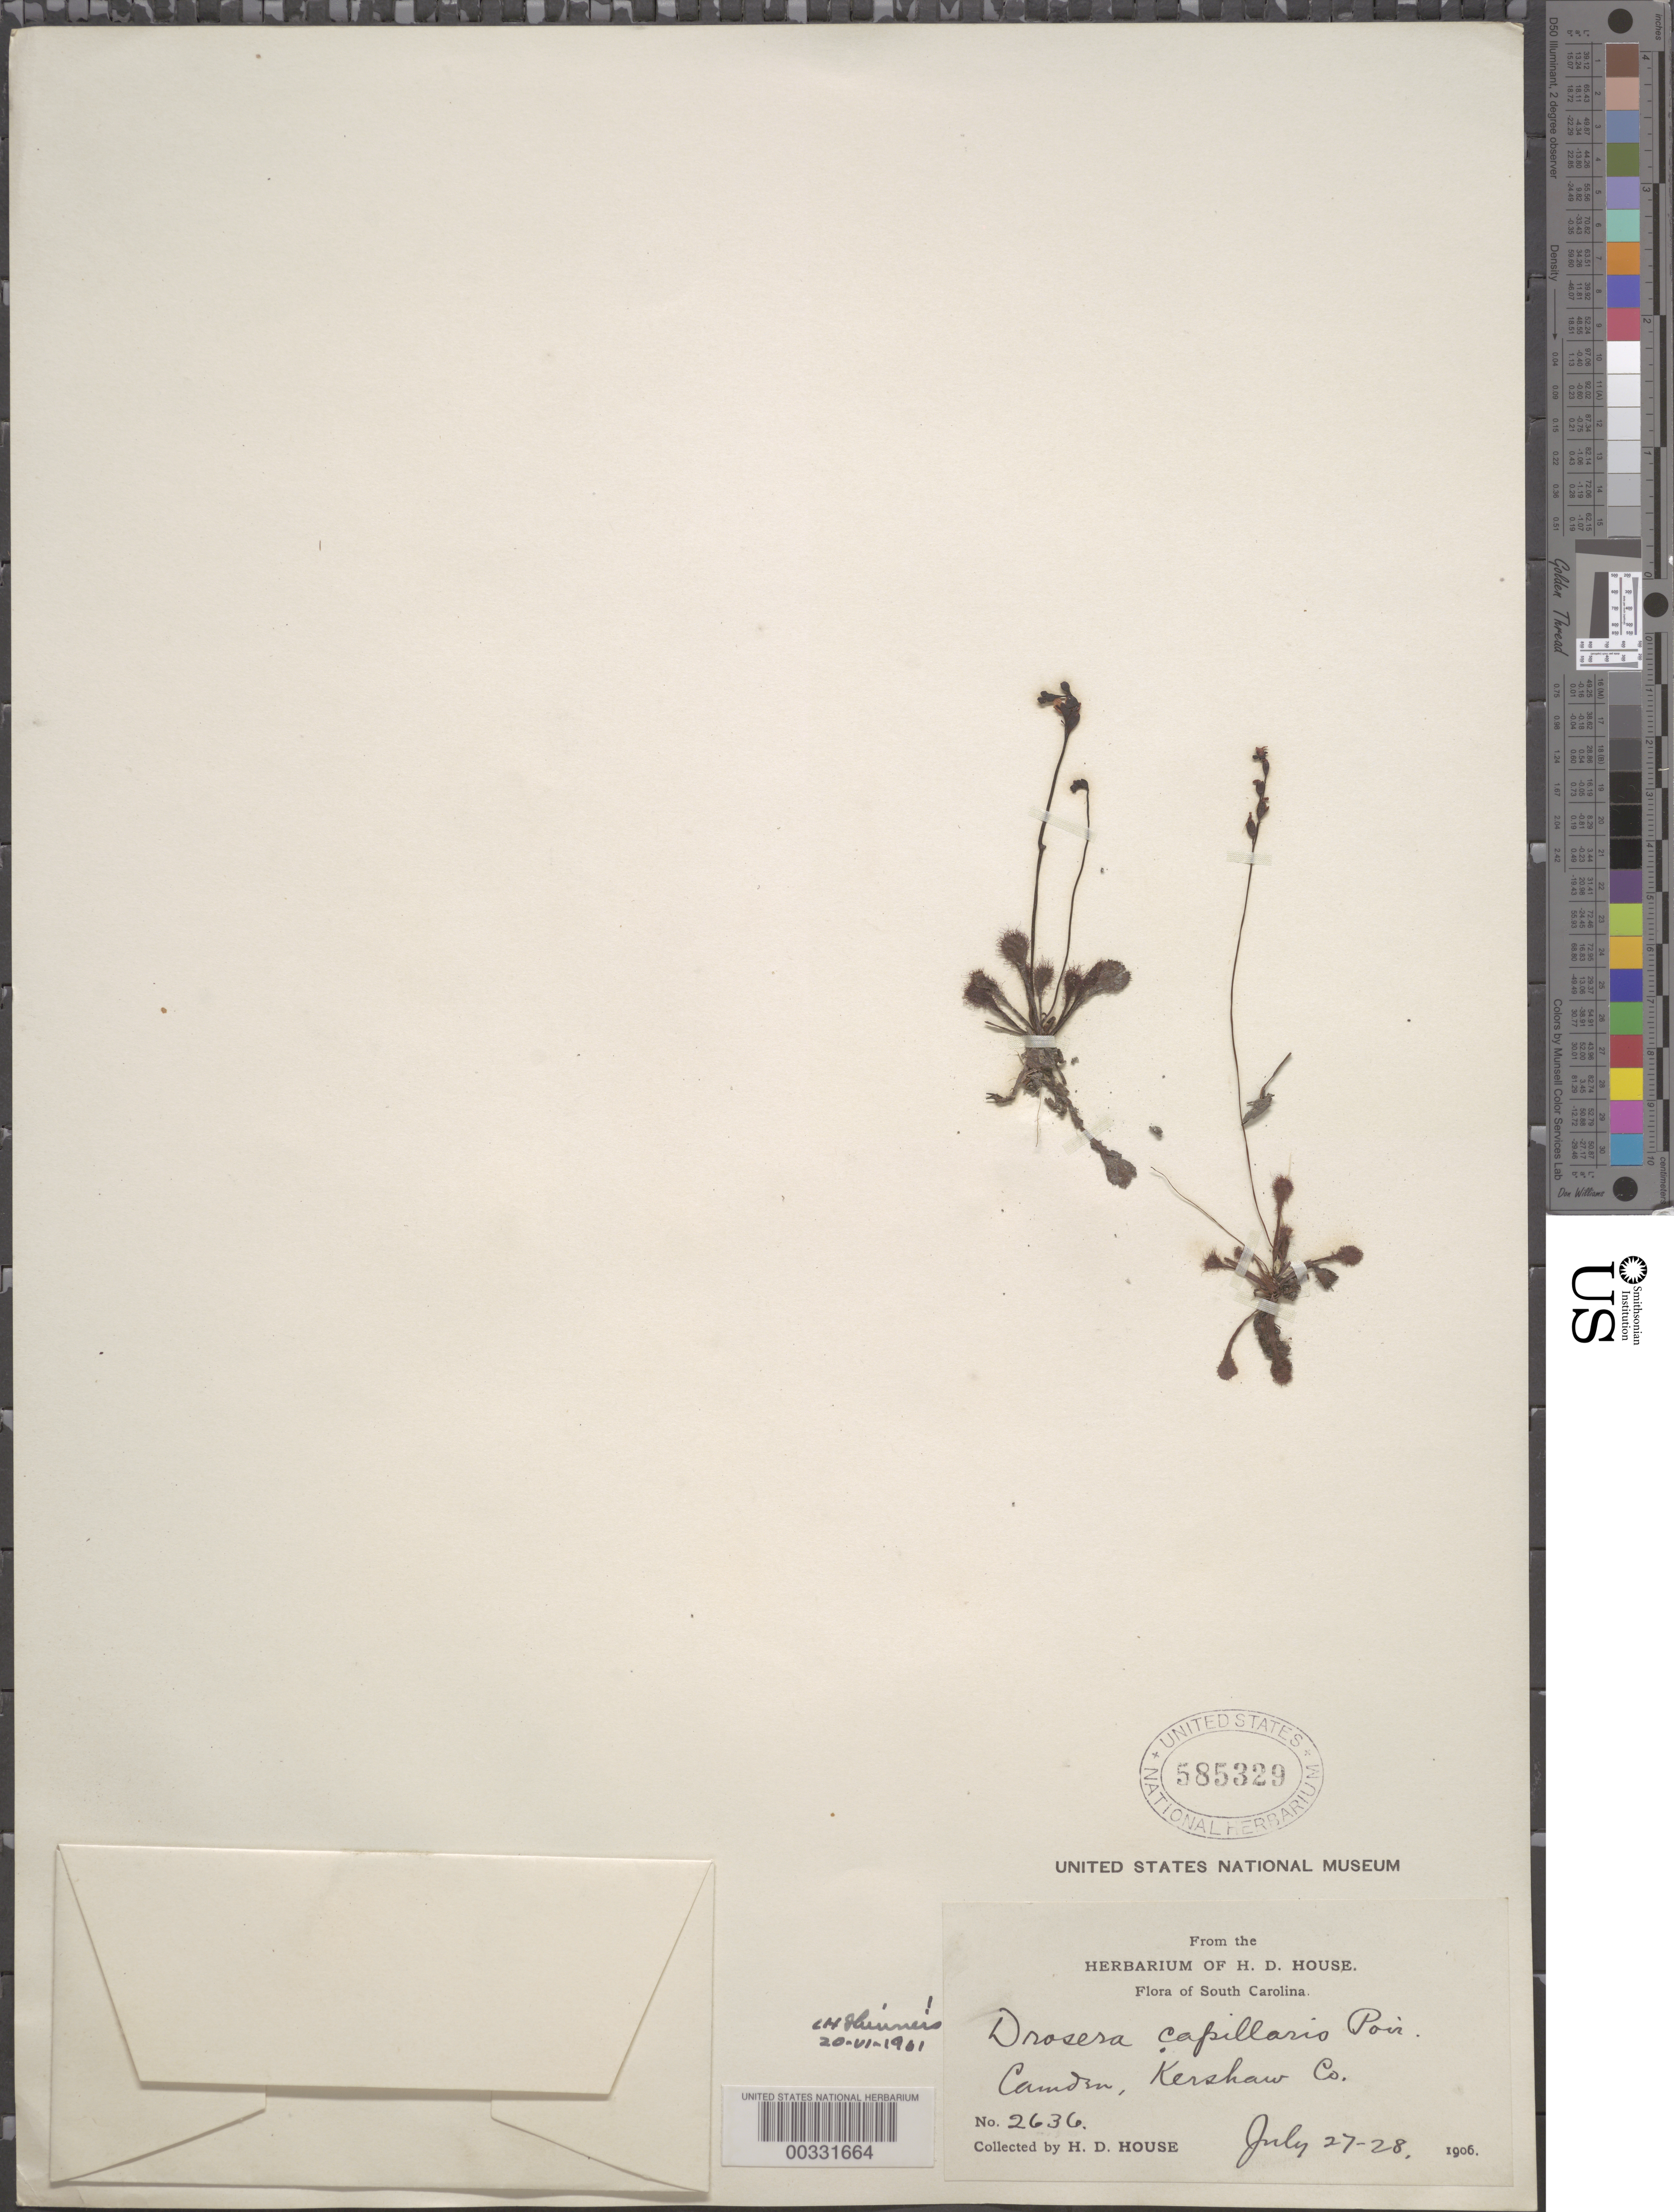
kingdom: Plantae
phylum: Tracheophyta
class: Magnoliopsida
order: Caryophyllales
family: Droseraceae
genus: Drosera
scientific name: Drosera capillaris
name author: Poir.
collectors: H. D. House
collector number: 2636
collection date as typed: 27 Jul 1906 to 28 Jul 1906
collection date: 1906-07-27/1906-07-28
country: United States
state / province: South Carolina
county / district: Kershaw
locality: Camden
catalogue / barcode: US 585329